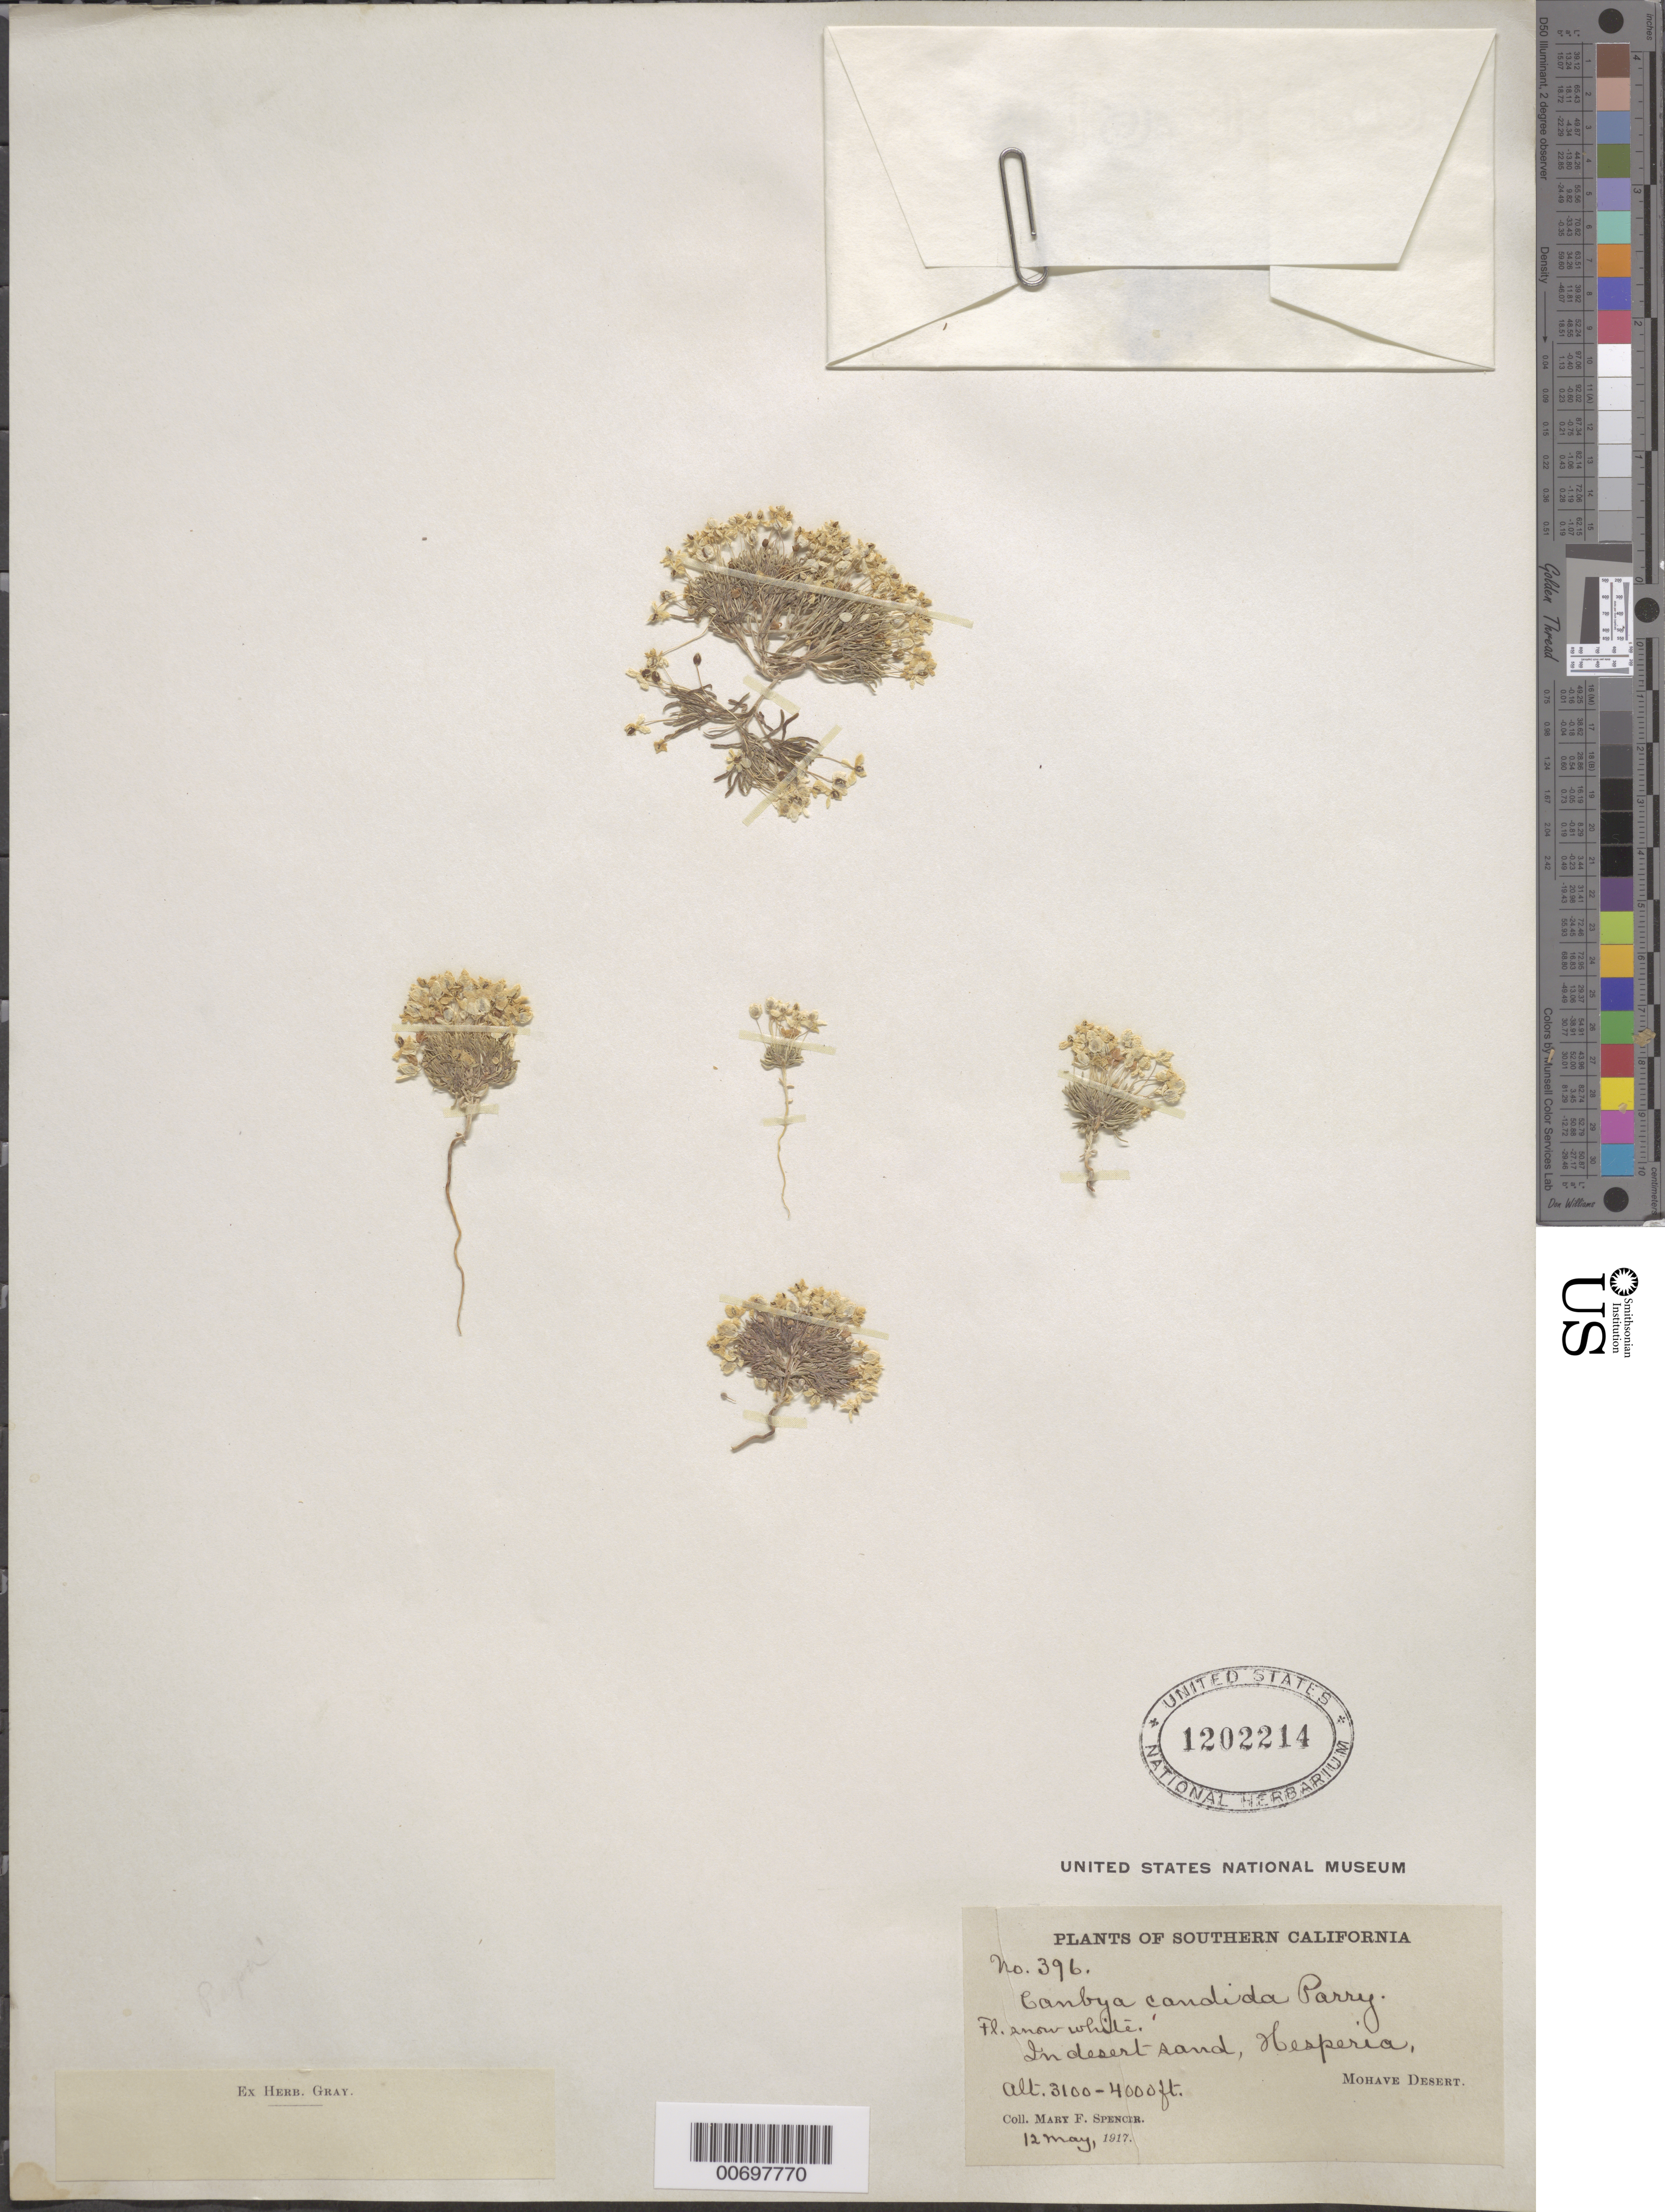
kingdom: Plantae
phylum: Tracheophyta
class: Magnoliopsida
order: Ranunculales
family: Papaveraceae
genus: Canbya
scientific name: Canbya candida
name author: Parry ex A. Gray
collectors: M. Spencer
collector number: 396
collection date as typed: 12 May 1917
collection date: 1917-05-12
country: United States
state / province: California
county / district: San Bernardino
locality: Hesperia, Mojave Desert.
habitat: In desert sand.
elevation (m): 945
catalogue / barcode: US 1202214